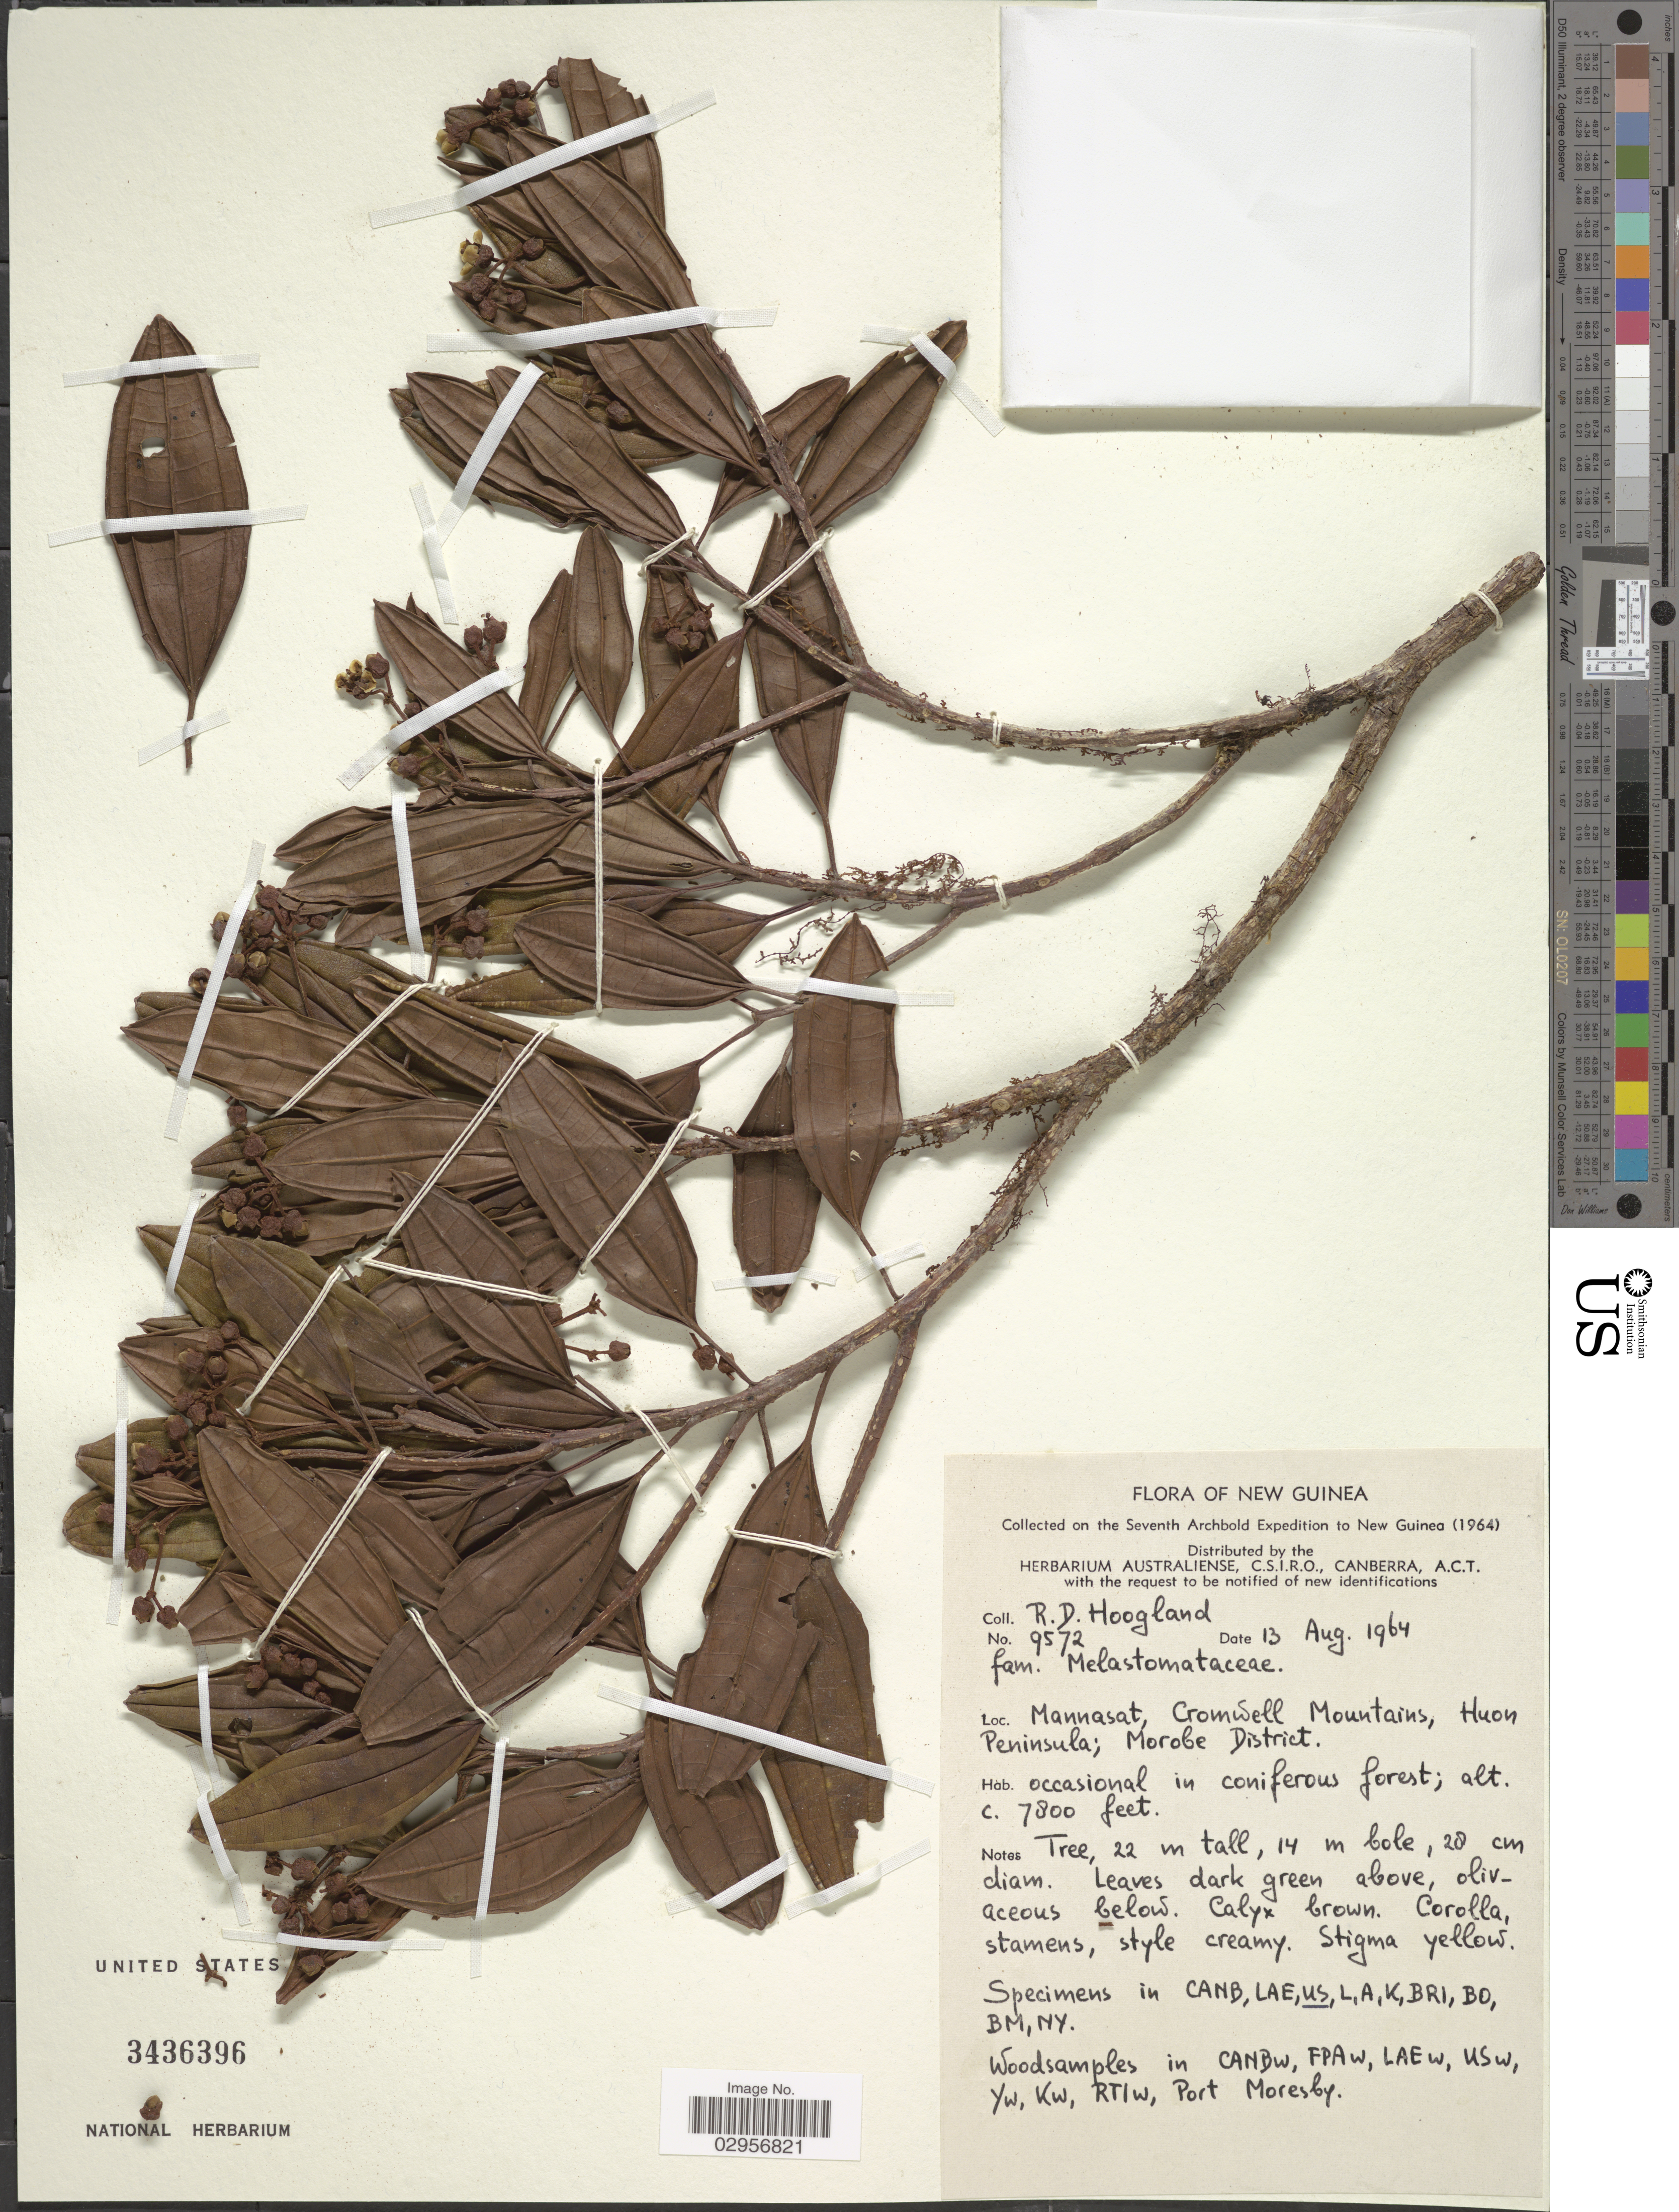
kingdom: Plantae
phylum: Tracheophyta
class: Magnoliopsida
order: Myrtales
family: Melastomataceae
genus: Astronia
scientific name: Astronia sp.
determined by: Maxwell, J. F.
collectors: R. D. Hoogland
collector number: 9572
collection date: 1964-08-13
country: Papua New Guinea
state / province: Morobe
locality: New Guinea, Mannasat, Cromwell Mountainsm Huon Peninsula; Morobe District.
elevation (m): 2377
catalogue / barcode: US 3436396